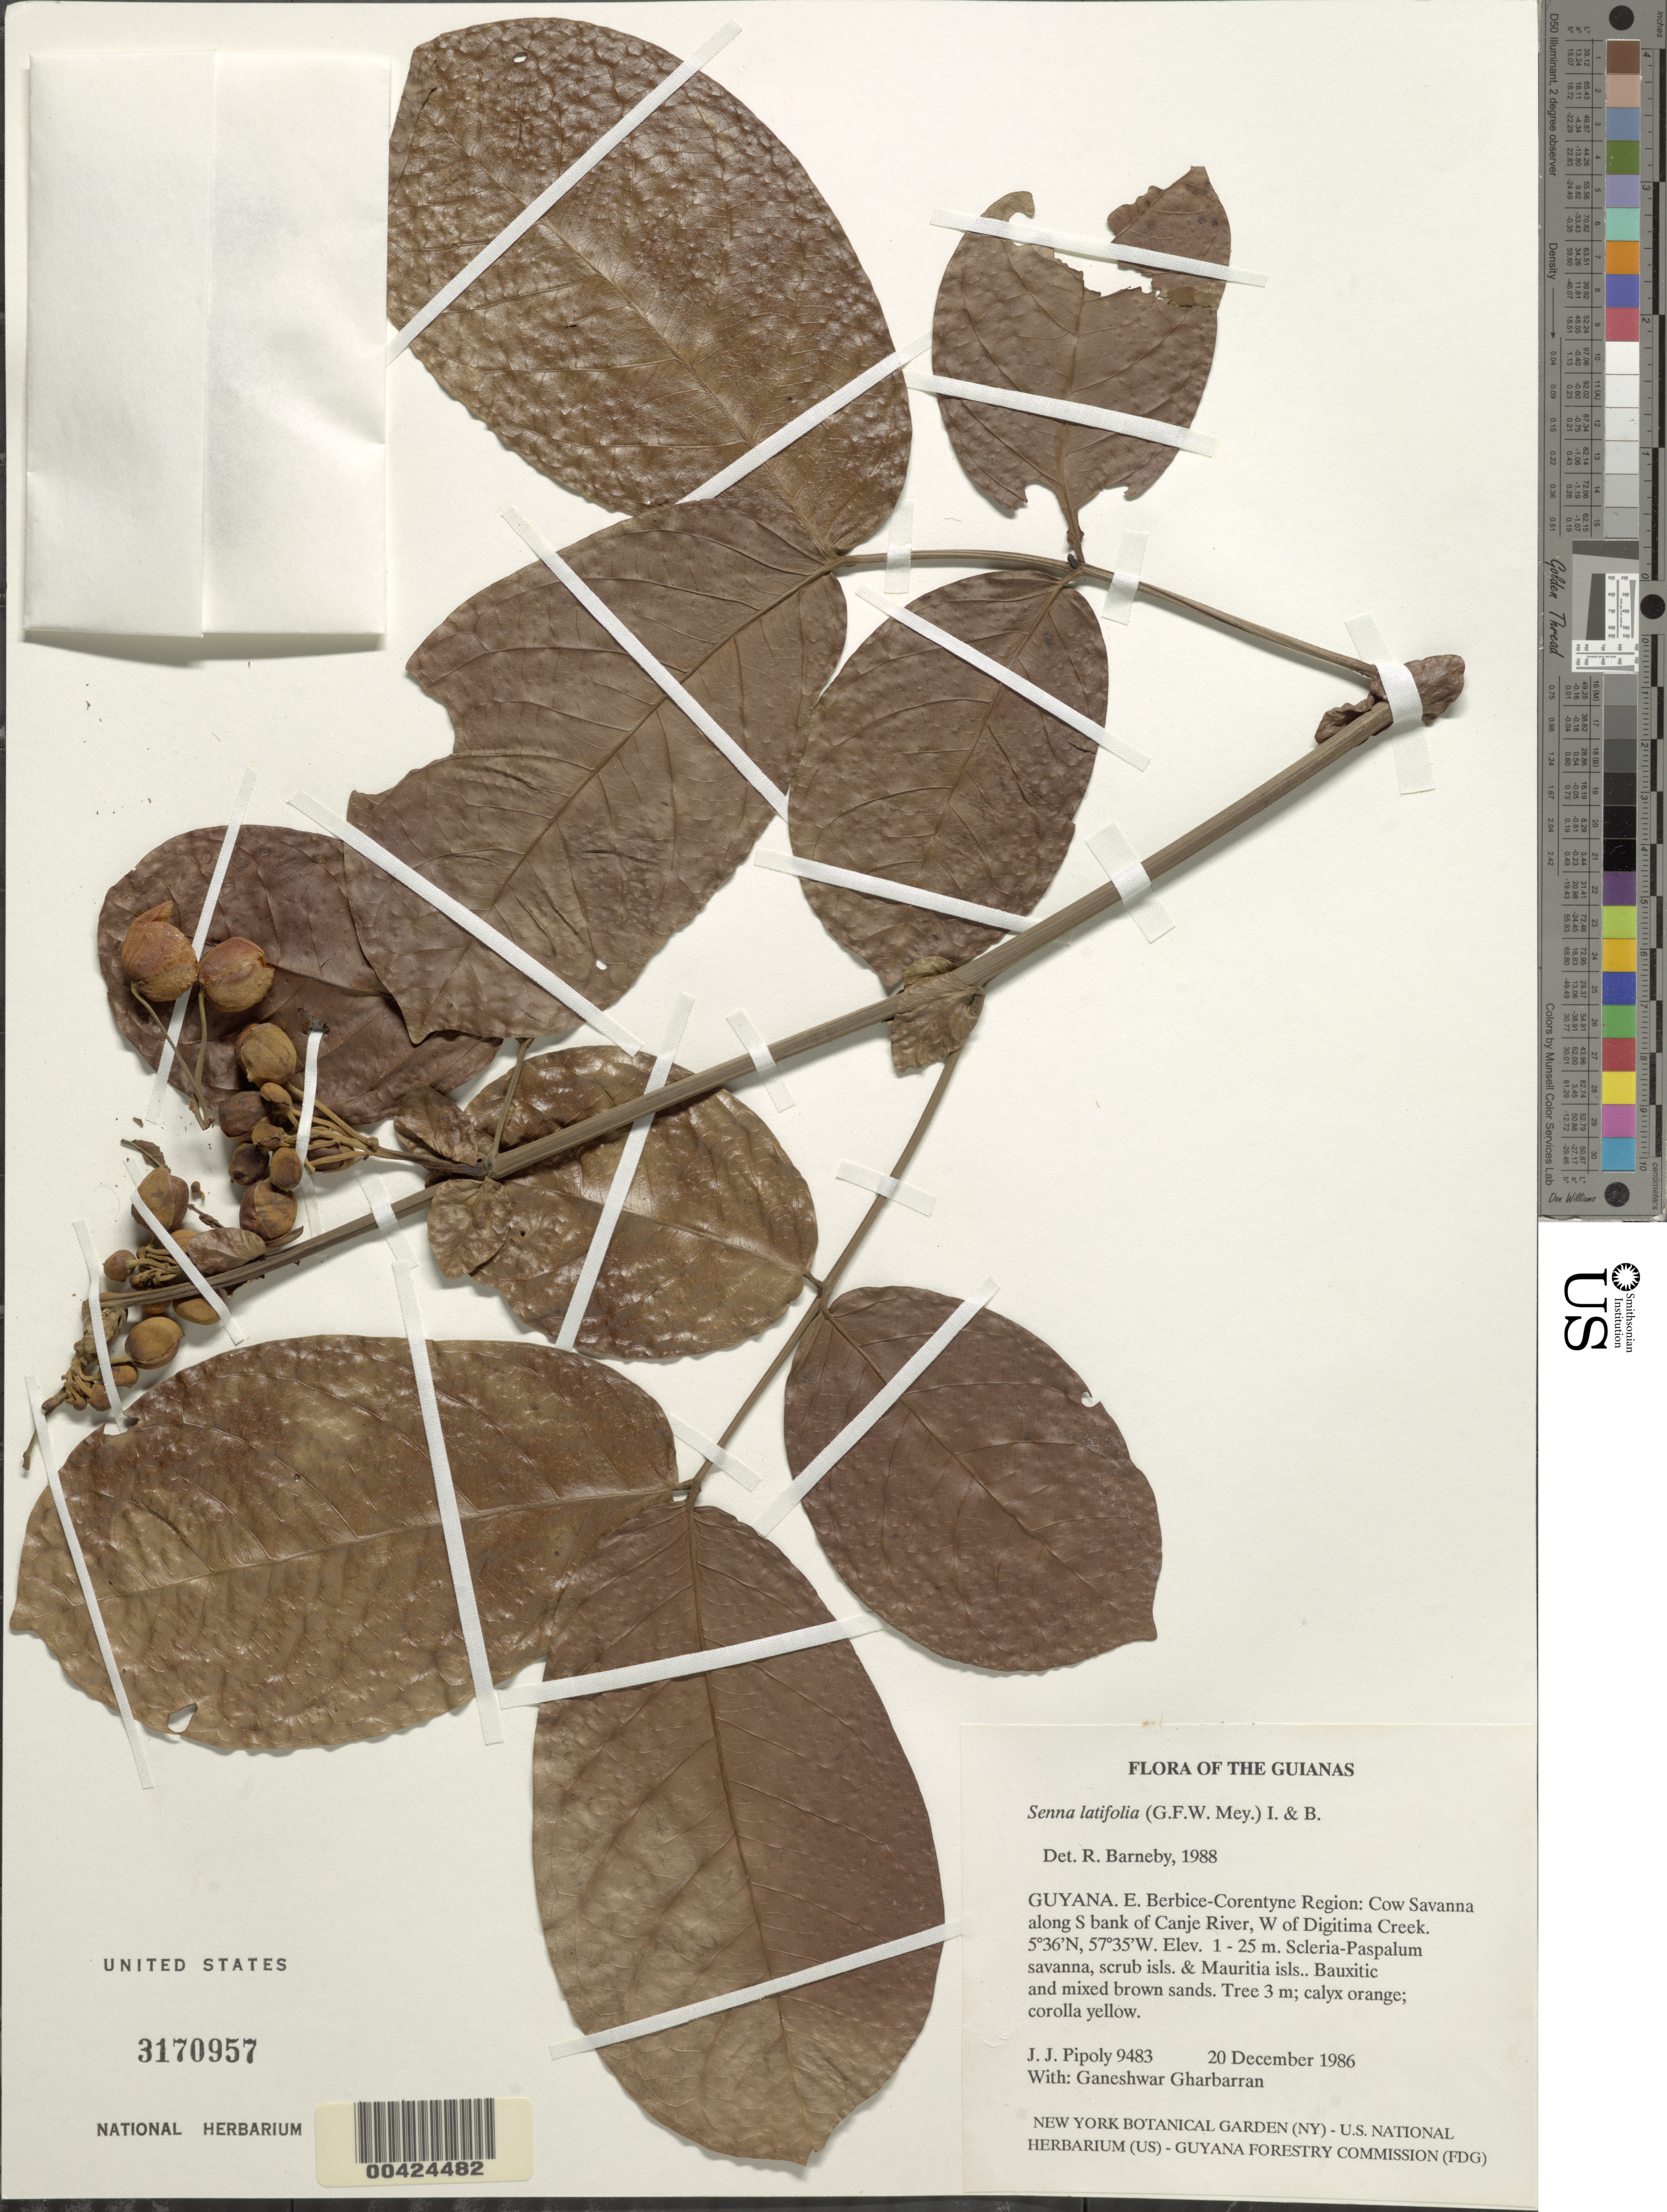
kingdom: Plantae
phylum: Tracheophyta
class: Magnoliopsida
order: Fabales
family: Fabaceae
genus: Senna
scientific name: Senna latifolia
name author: (G. Mey.) H.S. Irwin & Barneby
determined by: Barneby, Rupert C., (NY)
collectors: J. J. Pipoly & G. Gharbarran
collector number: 9483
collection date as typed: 07 Dec 1986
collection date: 1986-12-07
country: Guyana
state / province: E. Berbice-Corentyne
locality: Cow savanna along s bank of canje river, w of digitima creek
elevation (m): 1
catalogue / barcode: US 3170957